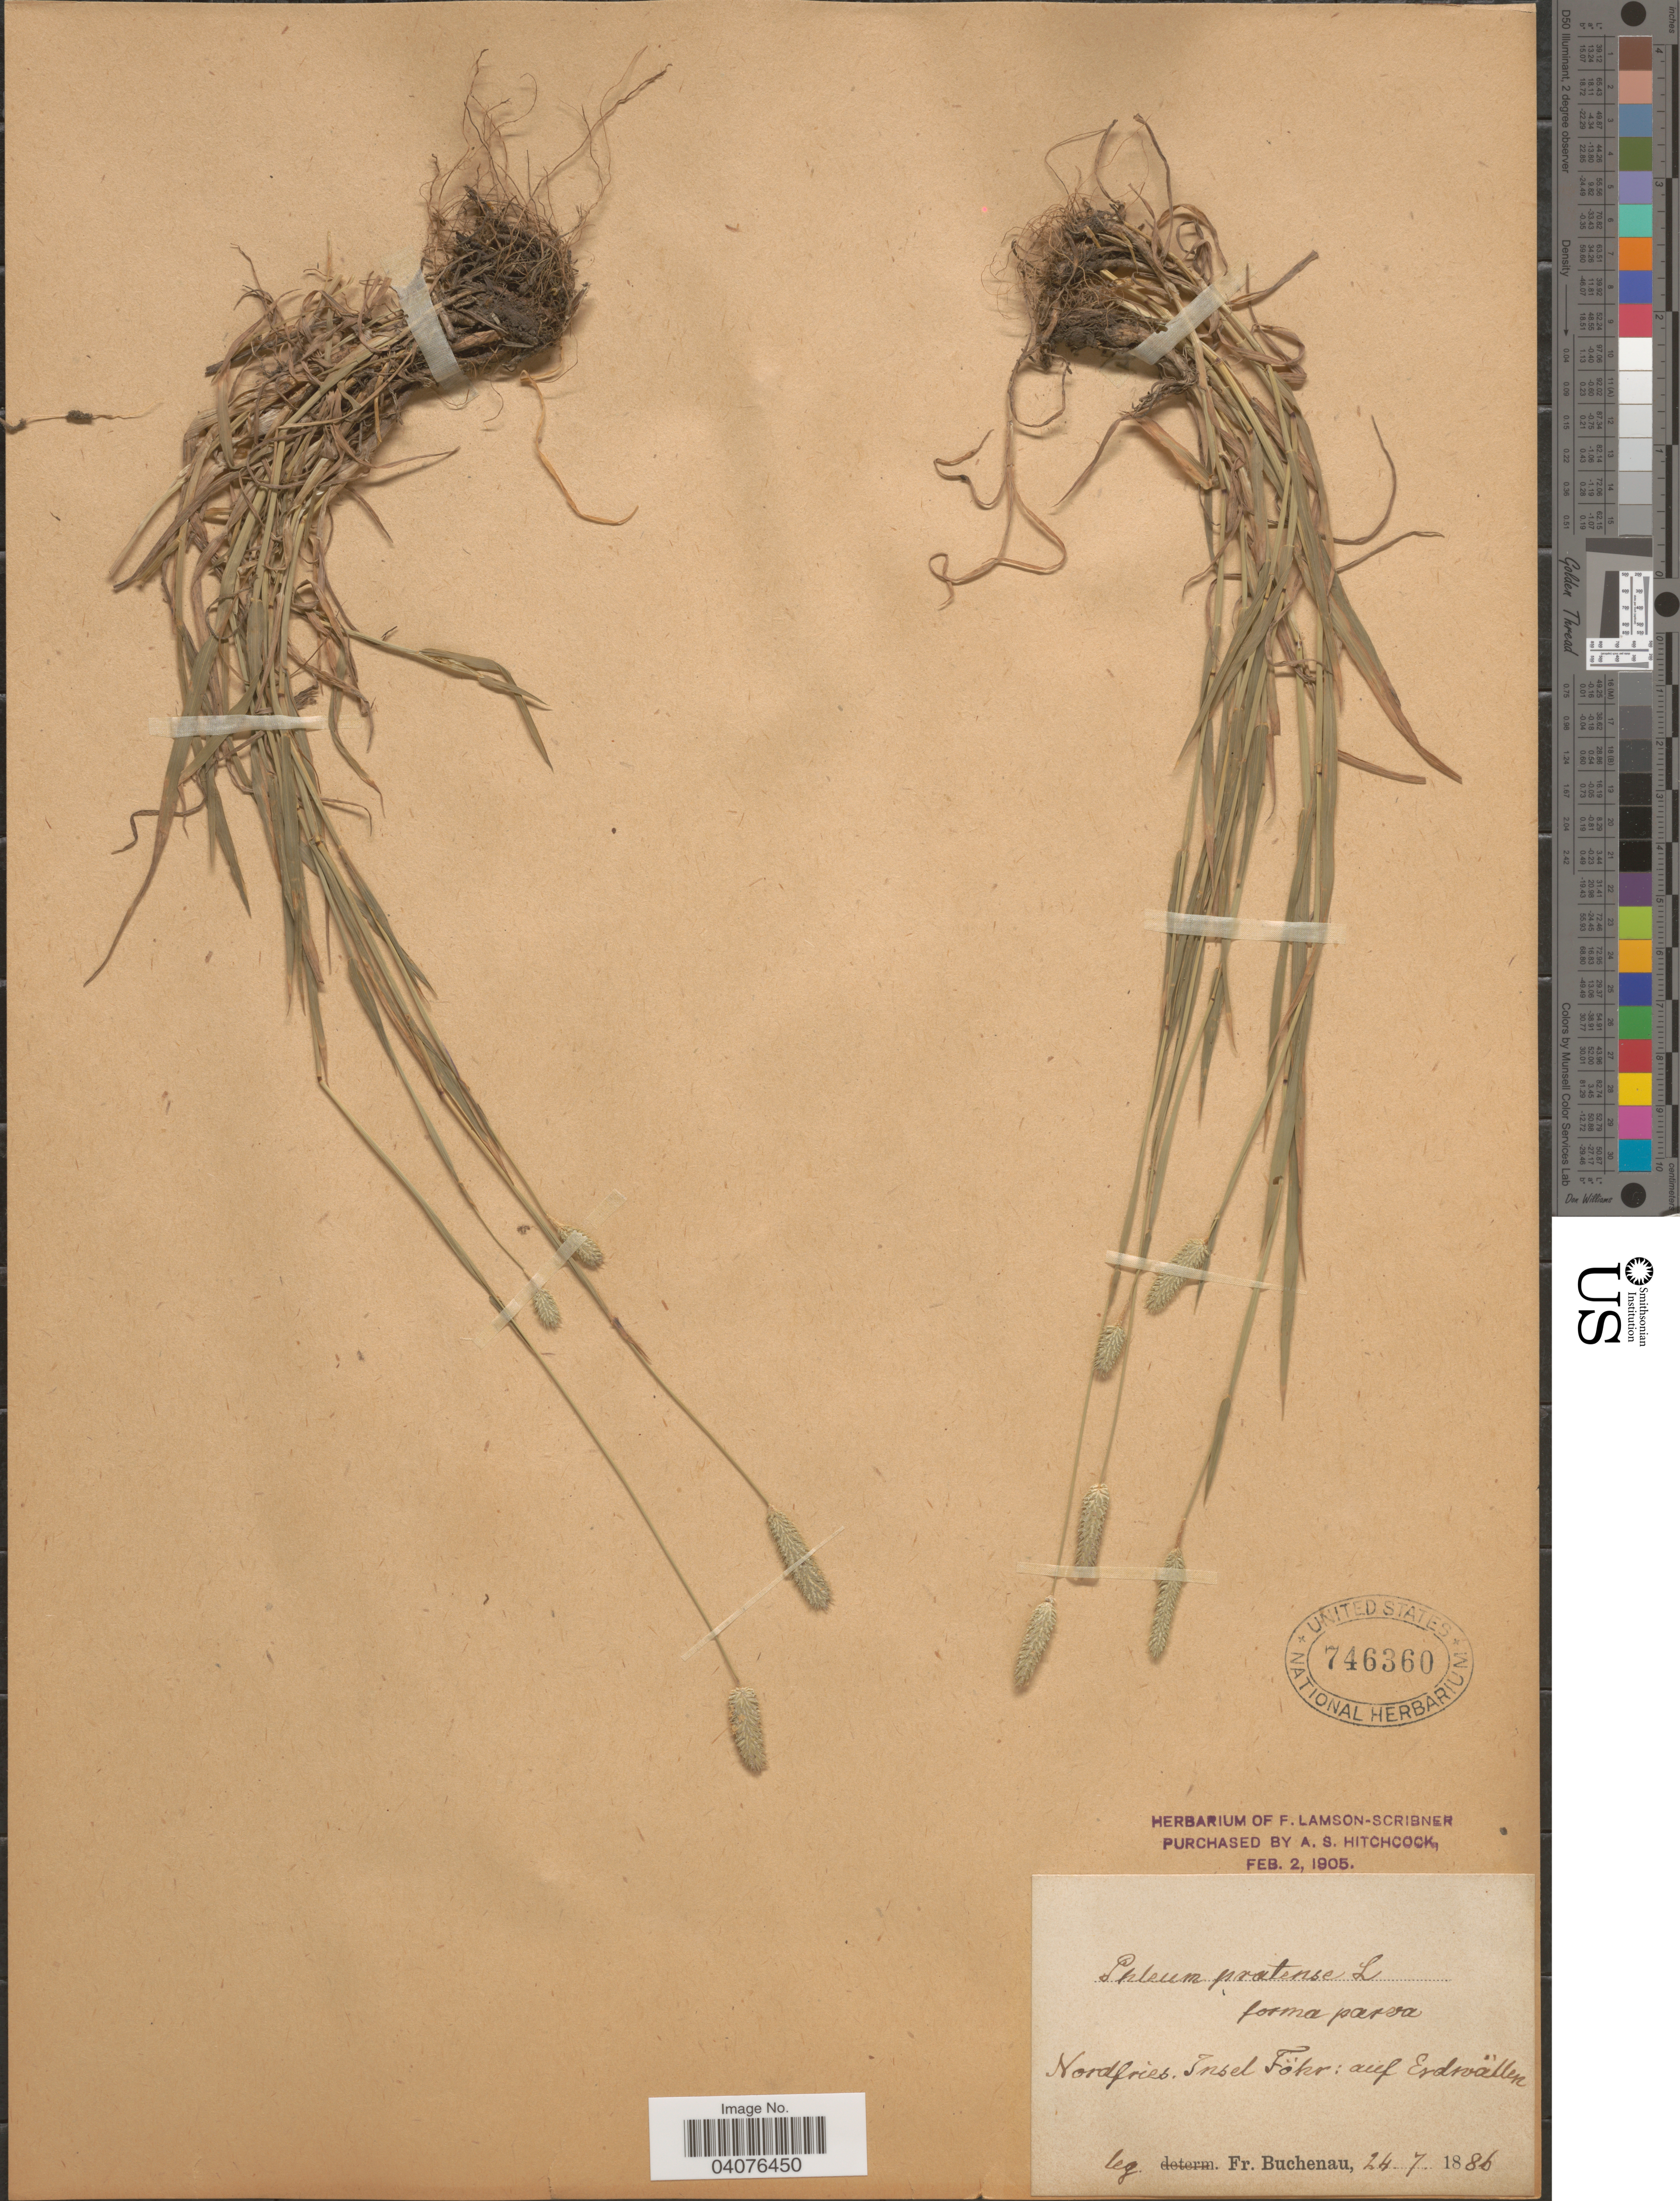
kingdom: Plantae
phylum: Tracheophyta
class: Liliopsida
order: Poales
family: Poaceae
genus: Phleum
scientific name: Phleum pratense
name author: L.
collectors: F. Buchenau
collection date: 1886-07-24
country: Germany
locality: Nordfries. Insel Föhr: auf Erdvällen.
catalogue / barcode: US 746360